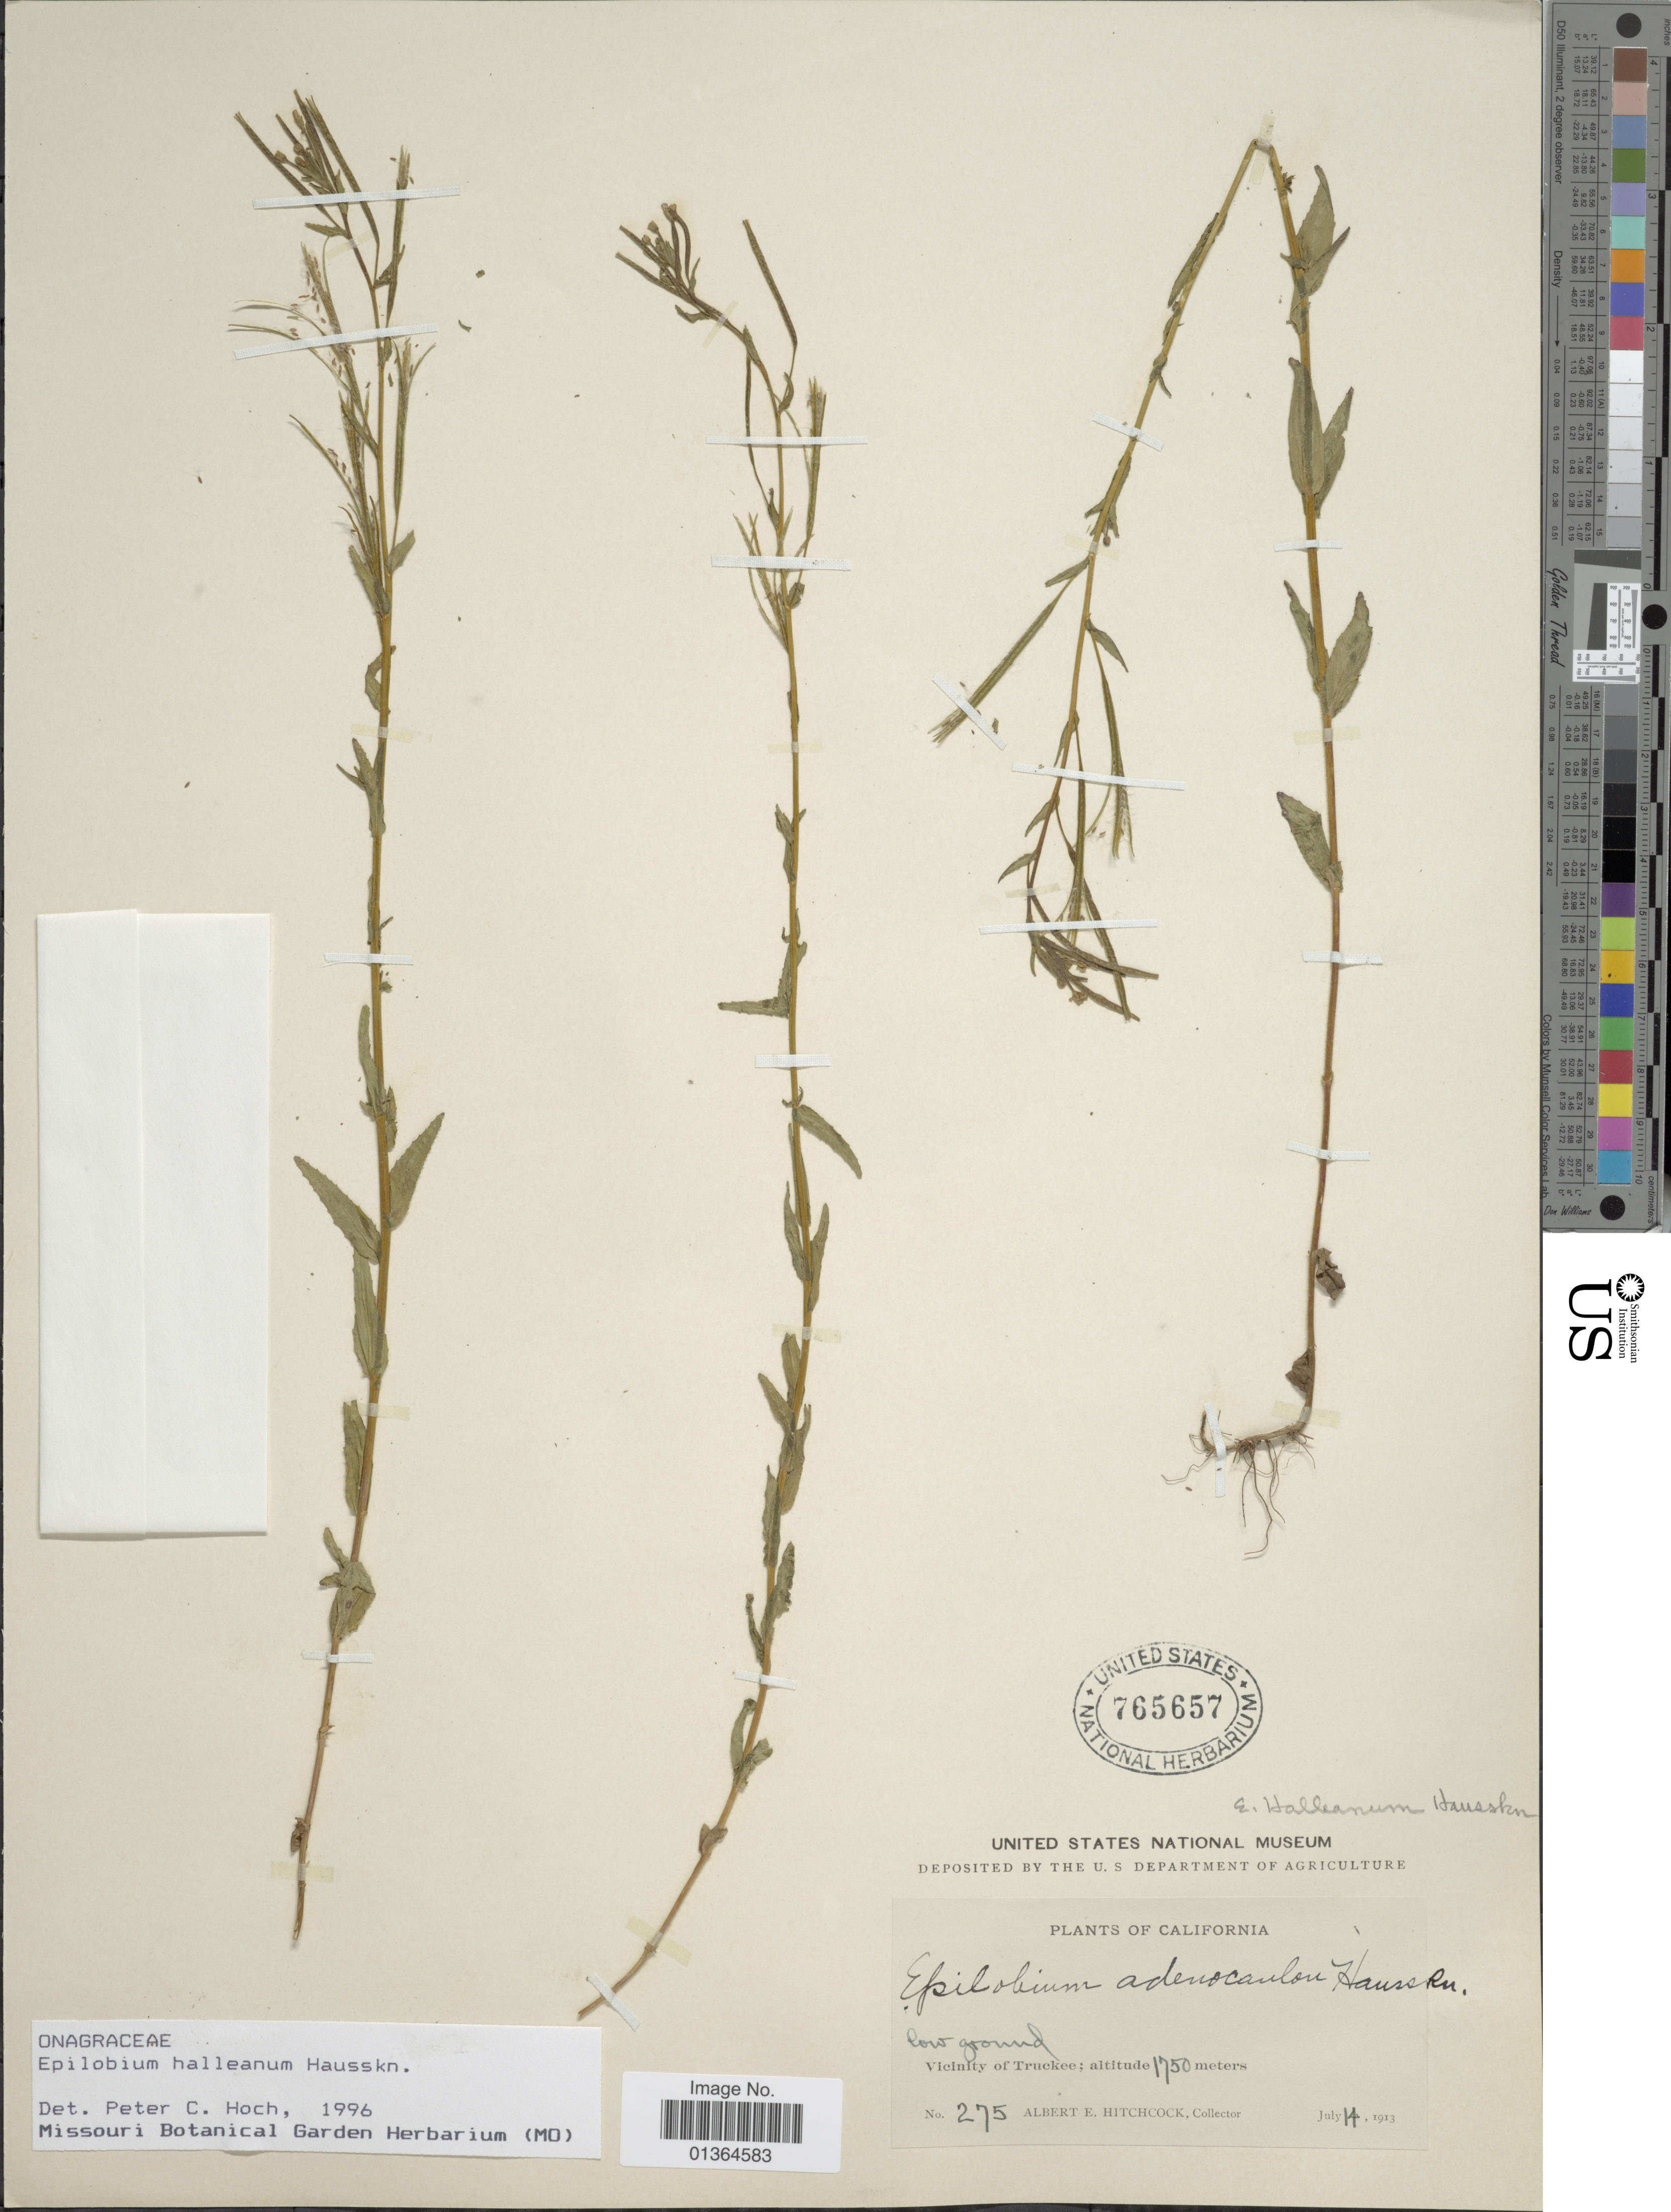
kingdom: Plantae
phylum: Tracheophyta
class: Magnoliopsida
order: Myrtales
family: Onagraceae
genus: Epilobium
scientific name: Epilobium hallianum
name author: Hausskn.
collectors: A. Hitchcock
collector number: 275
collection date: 1913-07-14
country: United States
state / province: California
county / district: Nevada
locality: Vicinity of Truckee.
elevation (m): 1750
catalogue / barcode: US 765657